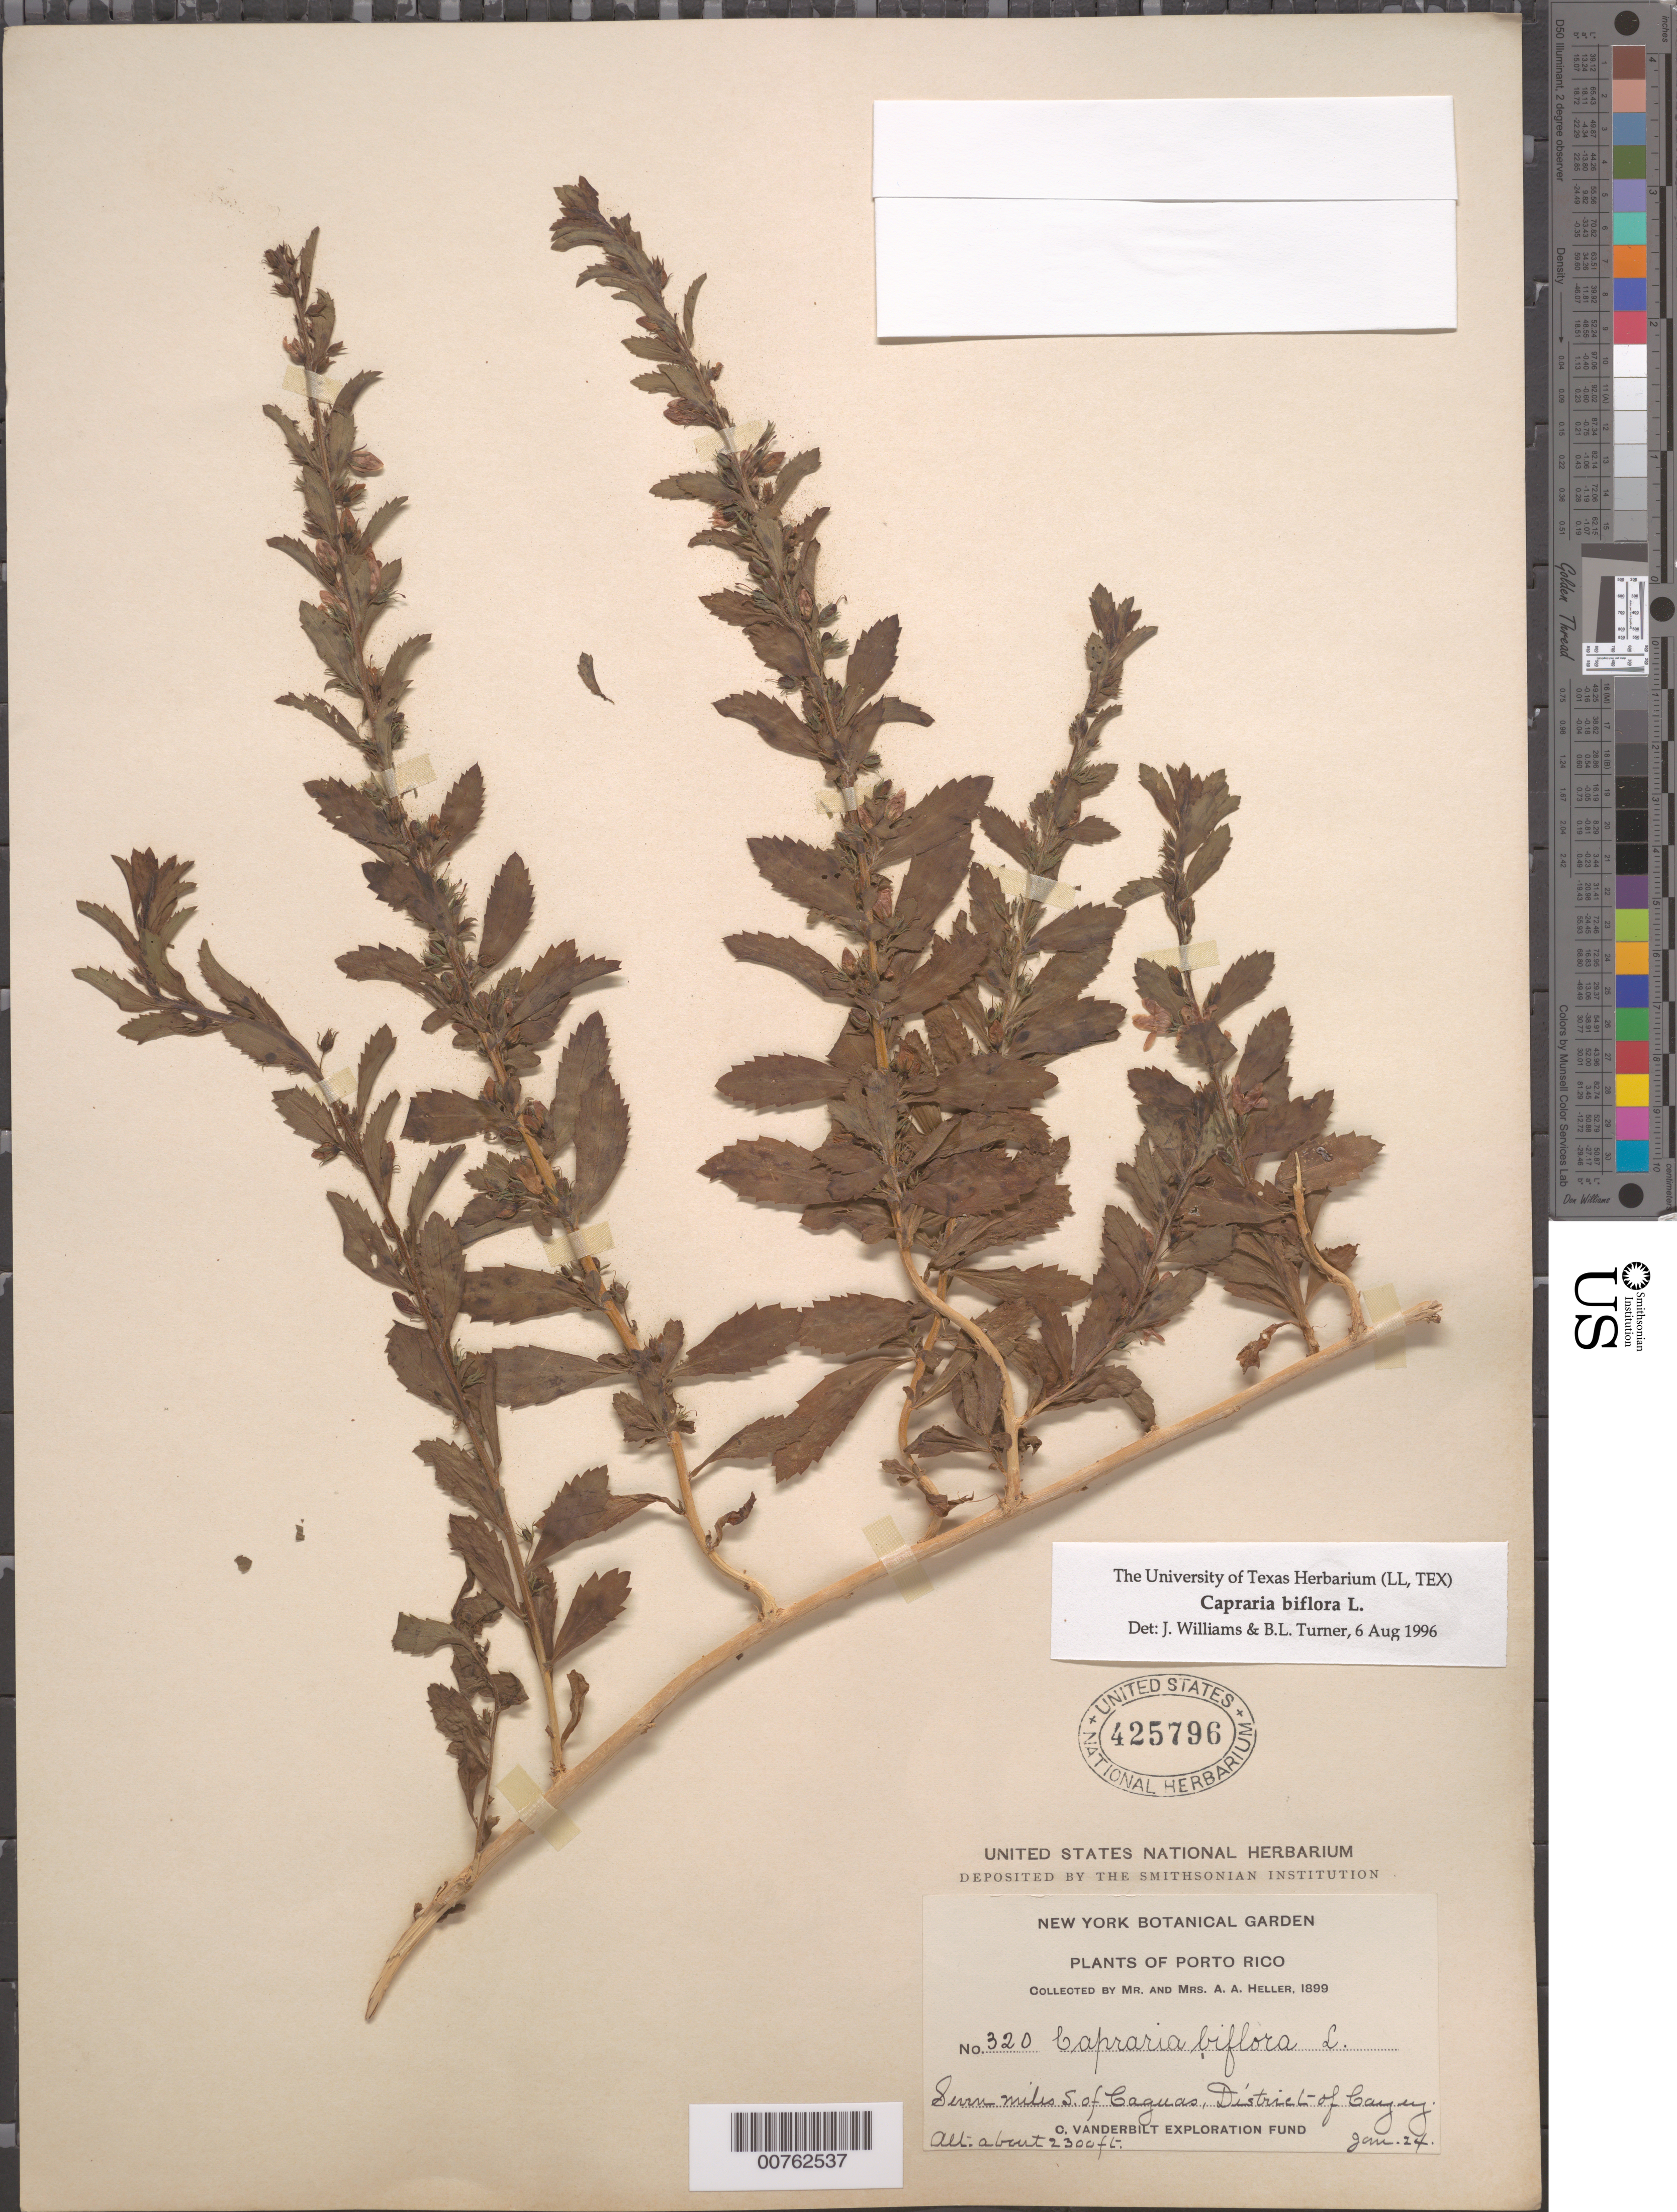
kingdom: Plantae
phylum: Tracheophyta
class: Magnoliopsida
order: Lamiales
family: Scrophulariaceae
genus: Capraria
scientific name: Capraria biflora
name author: L.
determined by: Williams, J.; Turner, B. L.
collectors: A. A. Heller & E. G. Heller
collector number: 320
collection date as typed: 24 Jan 1899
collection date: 1899-01-24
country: Puerto Rico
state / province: Cayey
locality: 7 mi S of Caguas. District of Cayey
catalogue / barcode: US 425796